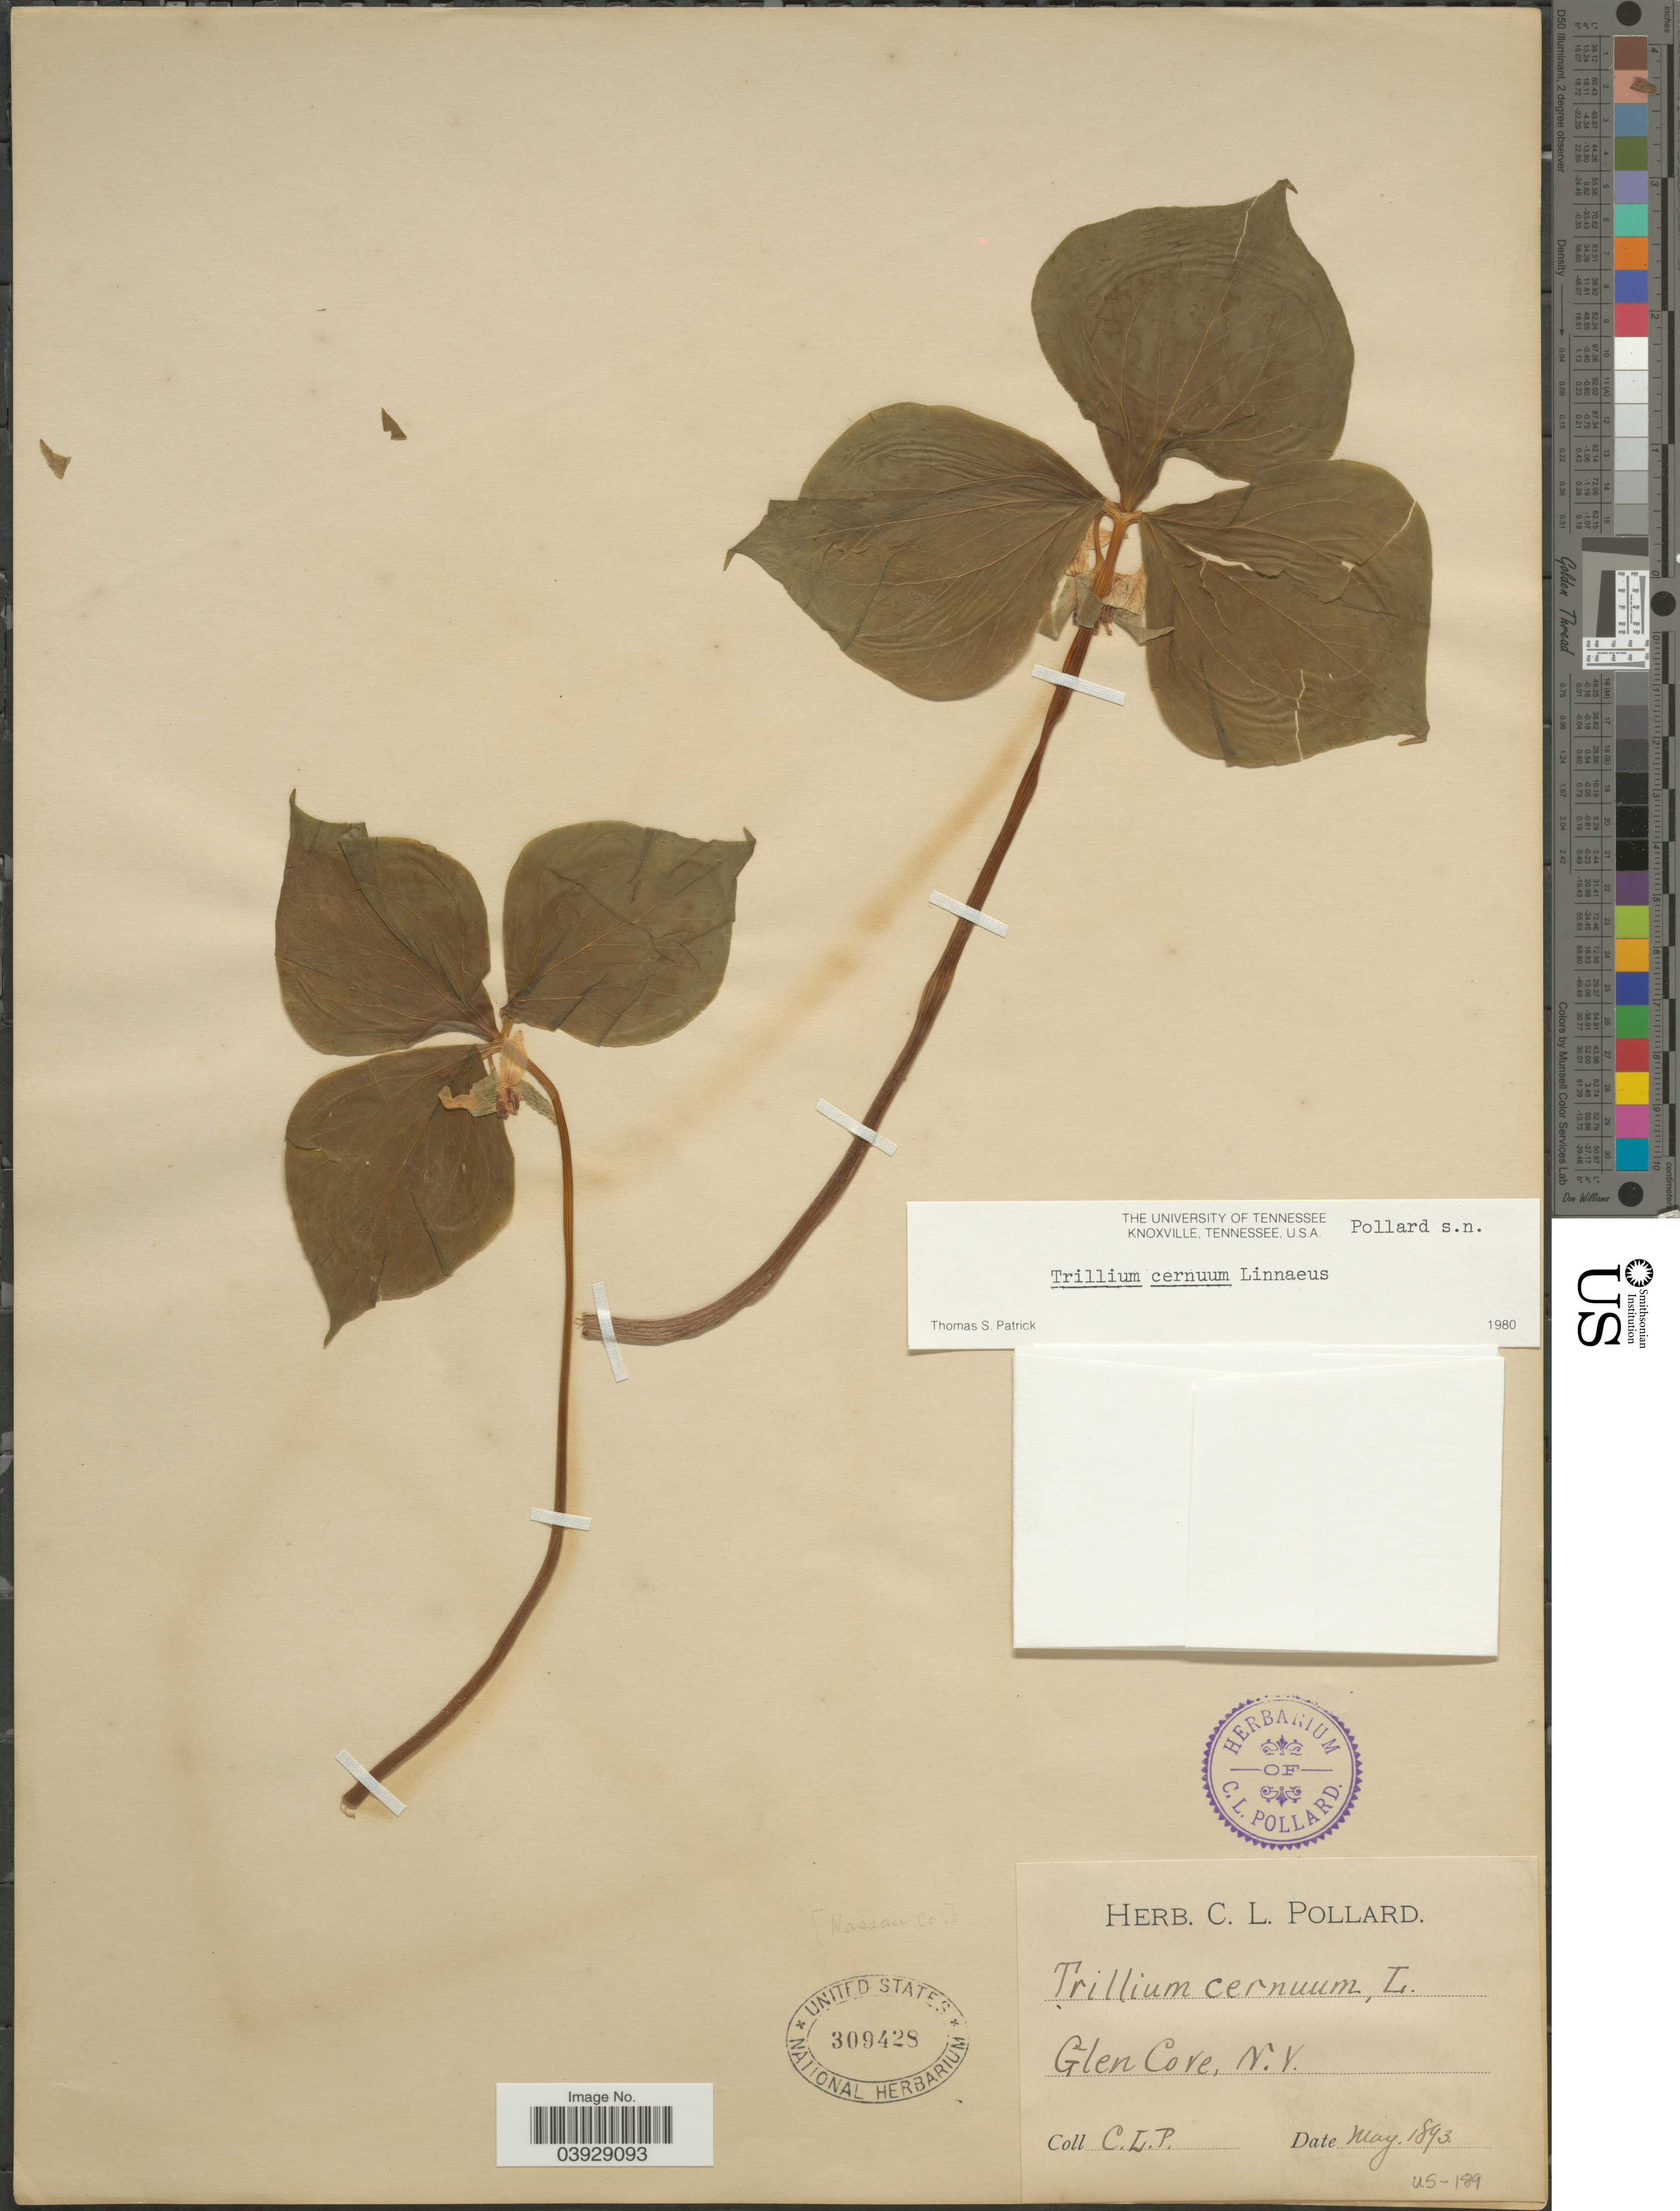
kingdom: Plantae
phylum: Tracheophyta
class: Liliopsida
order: Liliales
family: Melanthiaceae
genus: Trillium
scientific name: Trillium cernuum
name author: L.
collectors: C. L. Pollard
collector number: US-189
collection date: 1893-05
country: United States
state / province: New York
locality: Glen Cove.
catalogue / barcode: US 309428